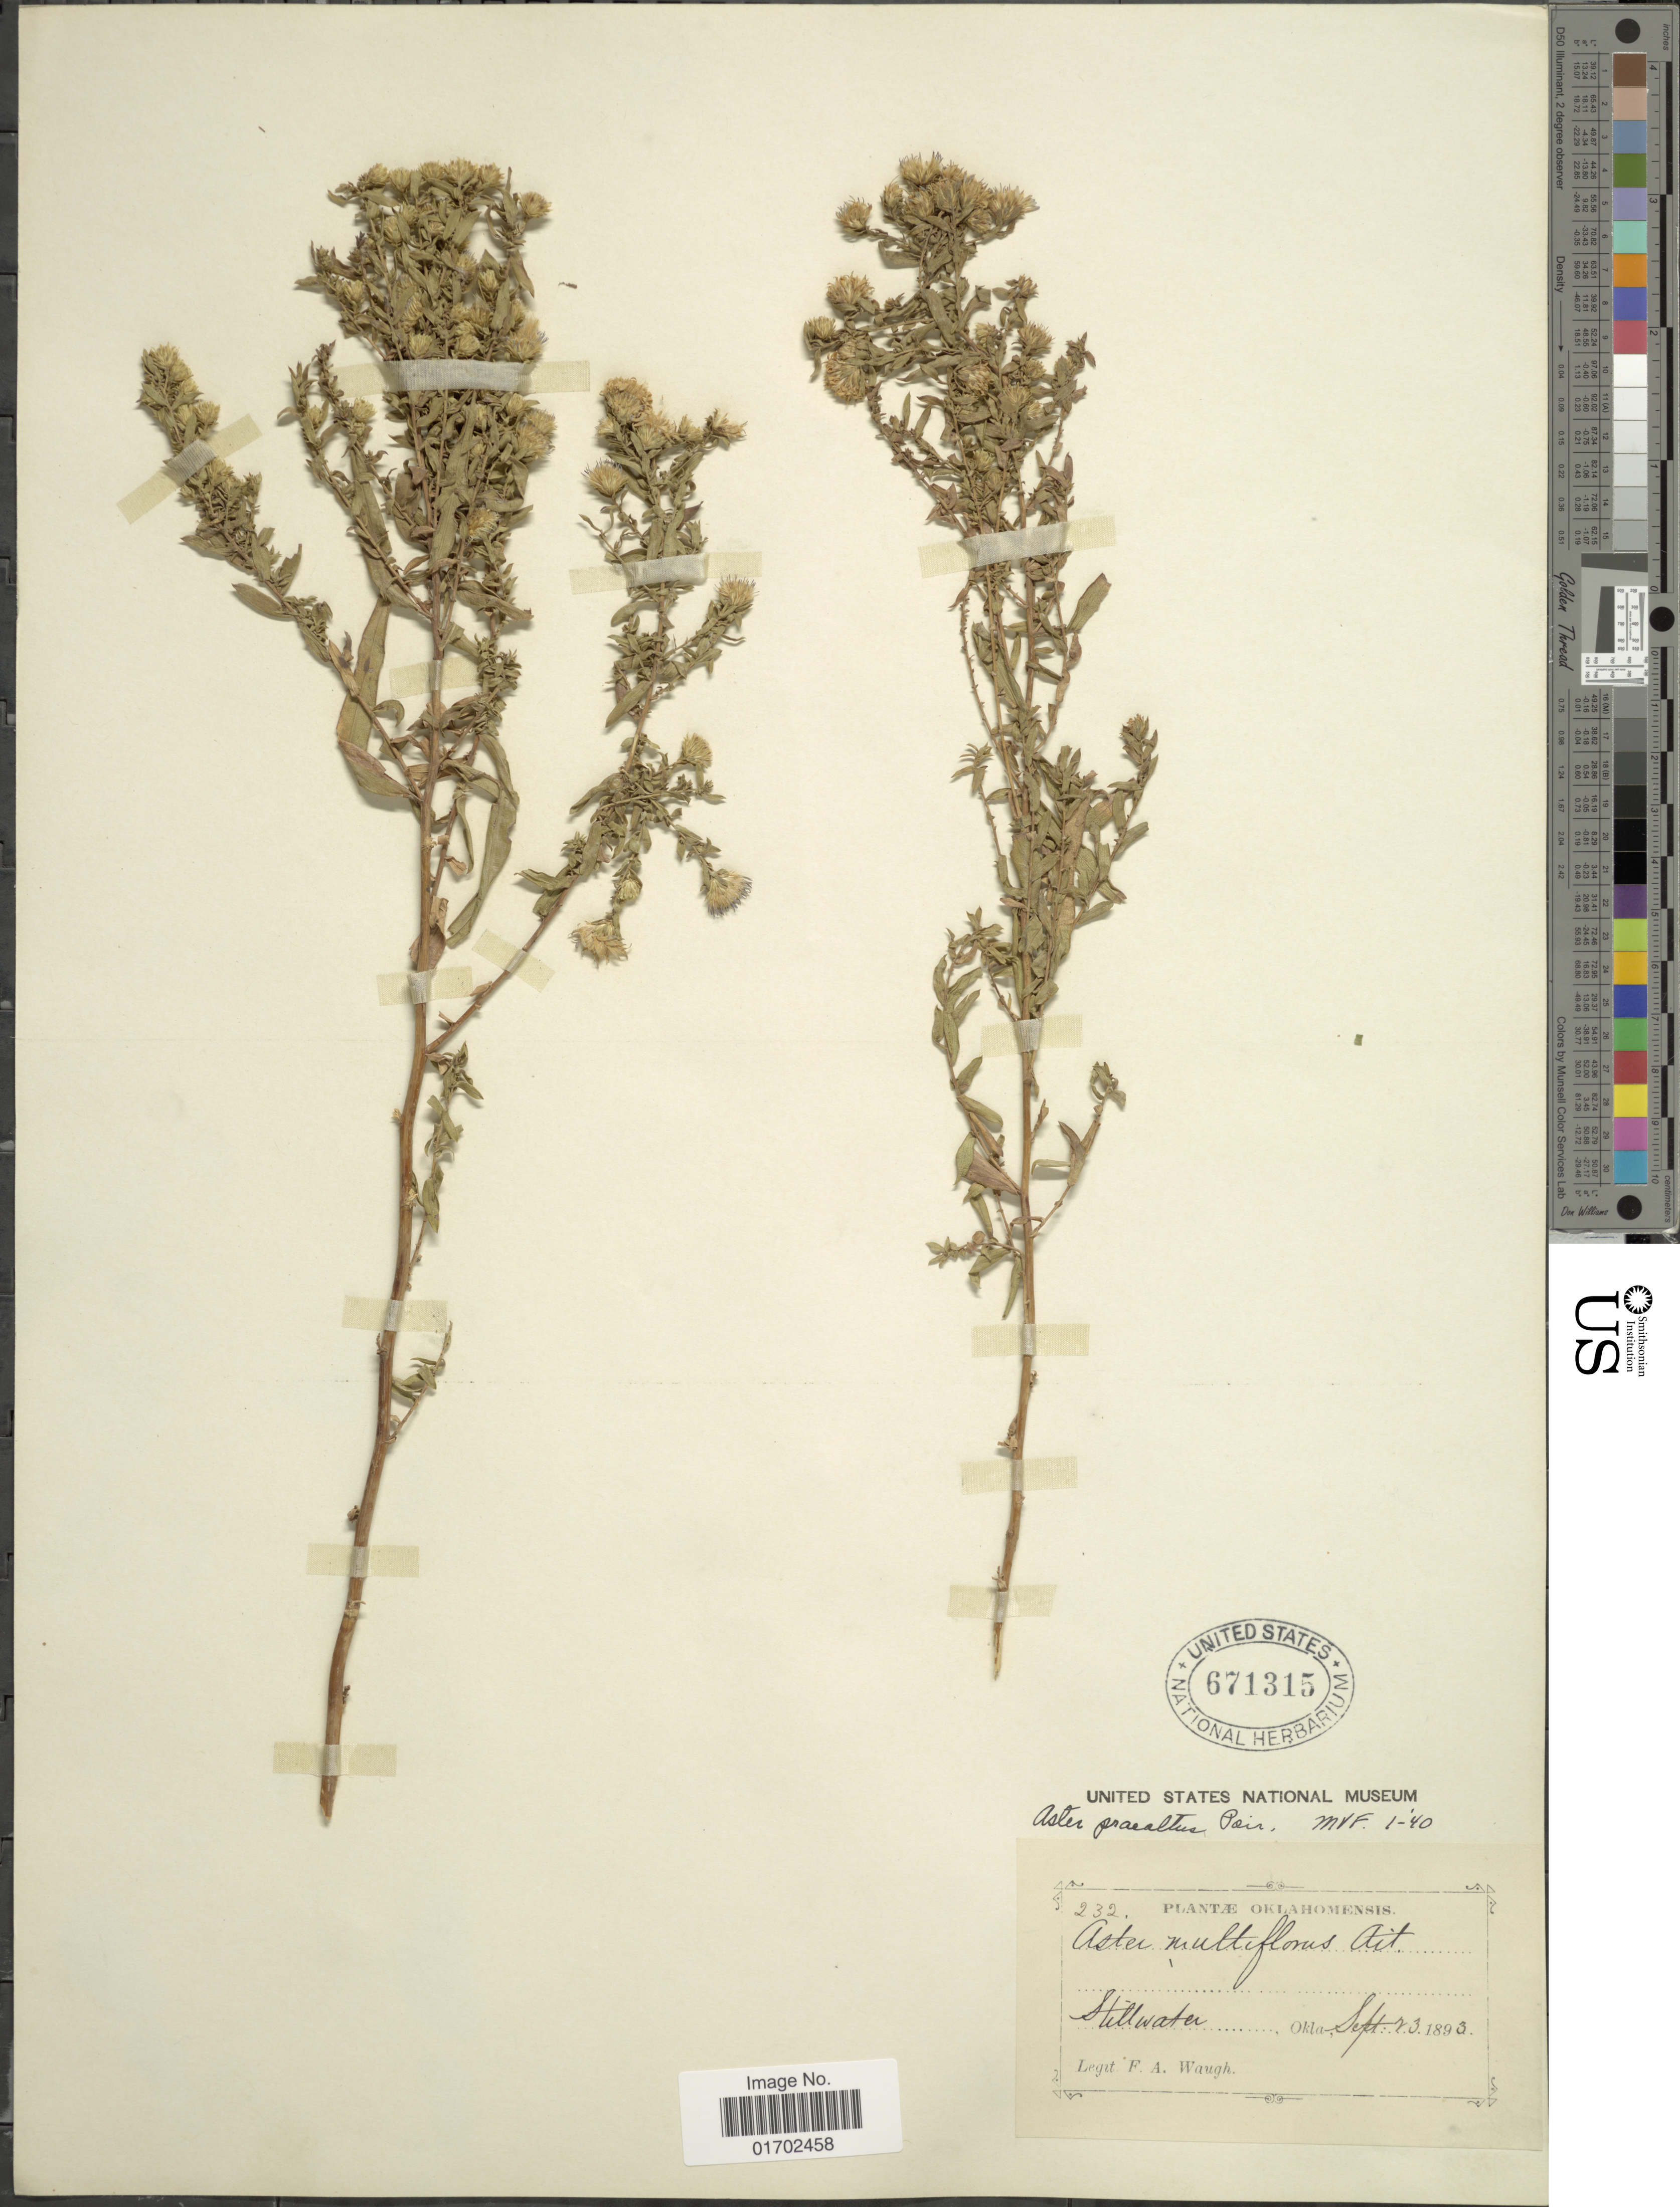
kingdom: Plantae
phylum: Tracheophyta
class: Magnoliopsida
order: Asterales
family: Asteraceae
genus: Symphyotrichum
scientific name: Symphyotrichum praealtum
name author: (Poir.) G.L. Nesom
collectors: F. Waugh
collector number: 232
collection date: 1893-09-23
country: United States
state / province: Oklahoma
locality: Oklahomensis. Stillwater, Okla.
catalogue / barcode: US 671315